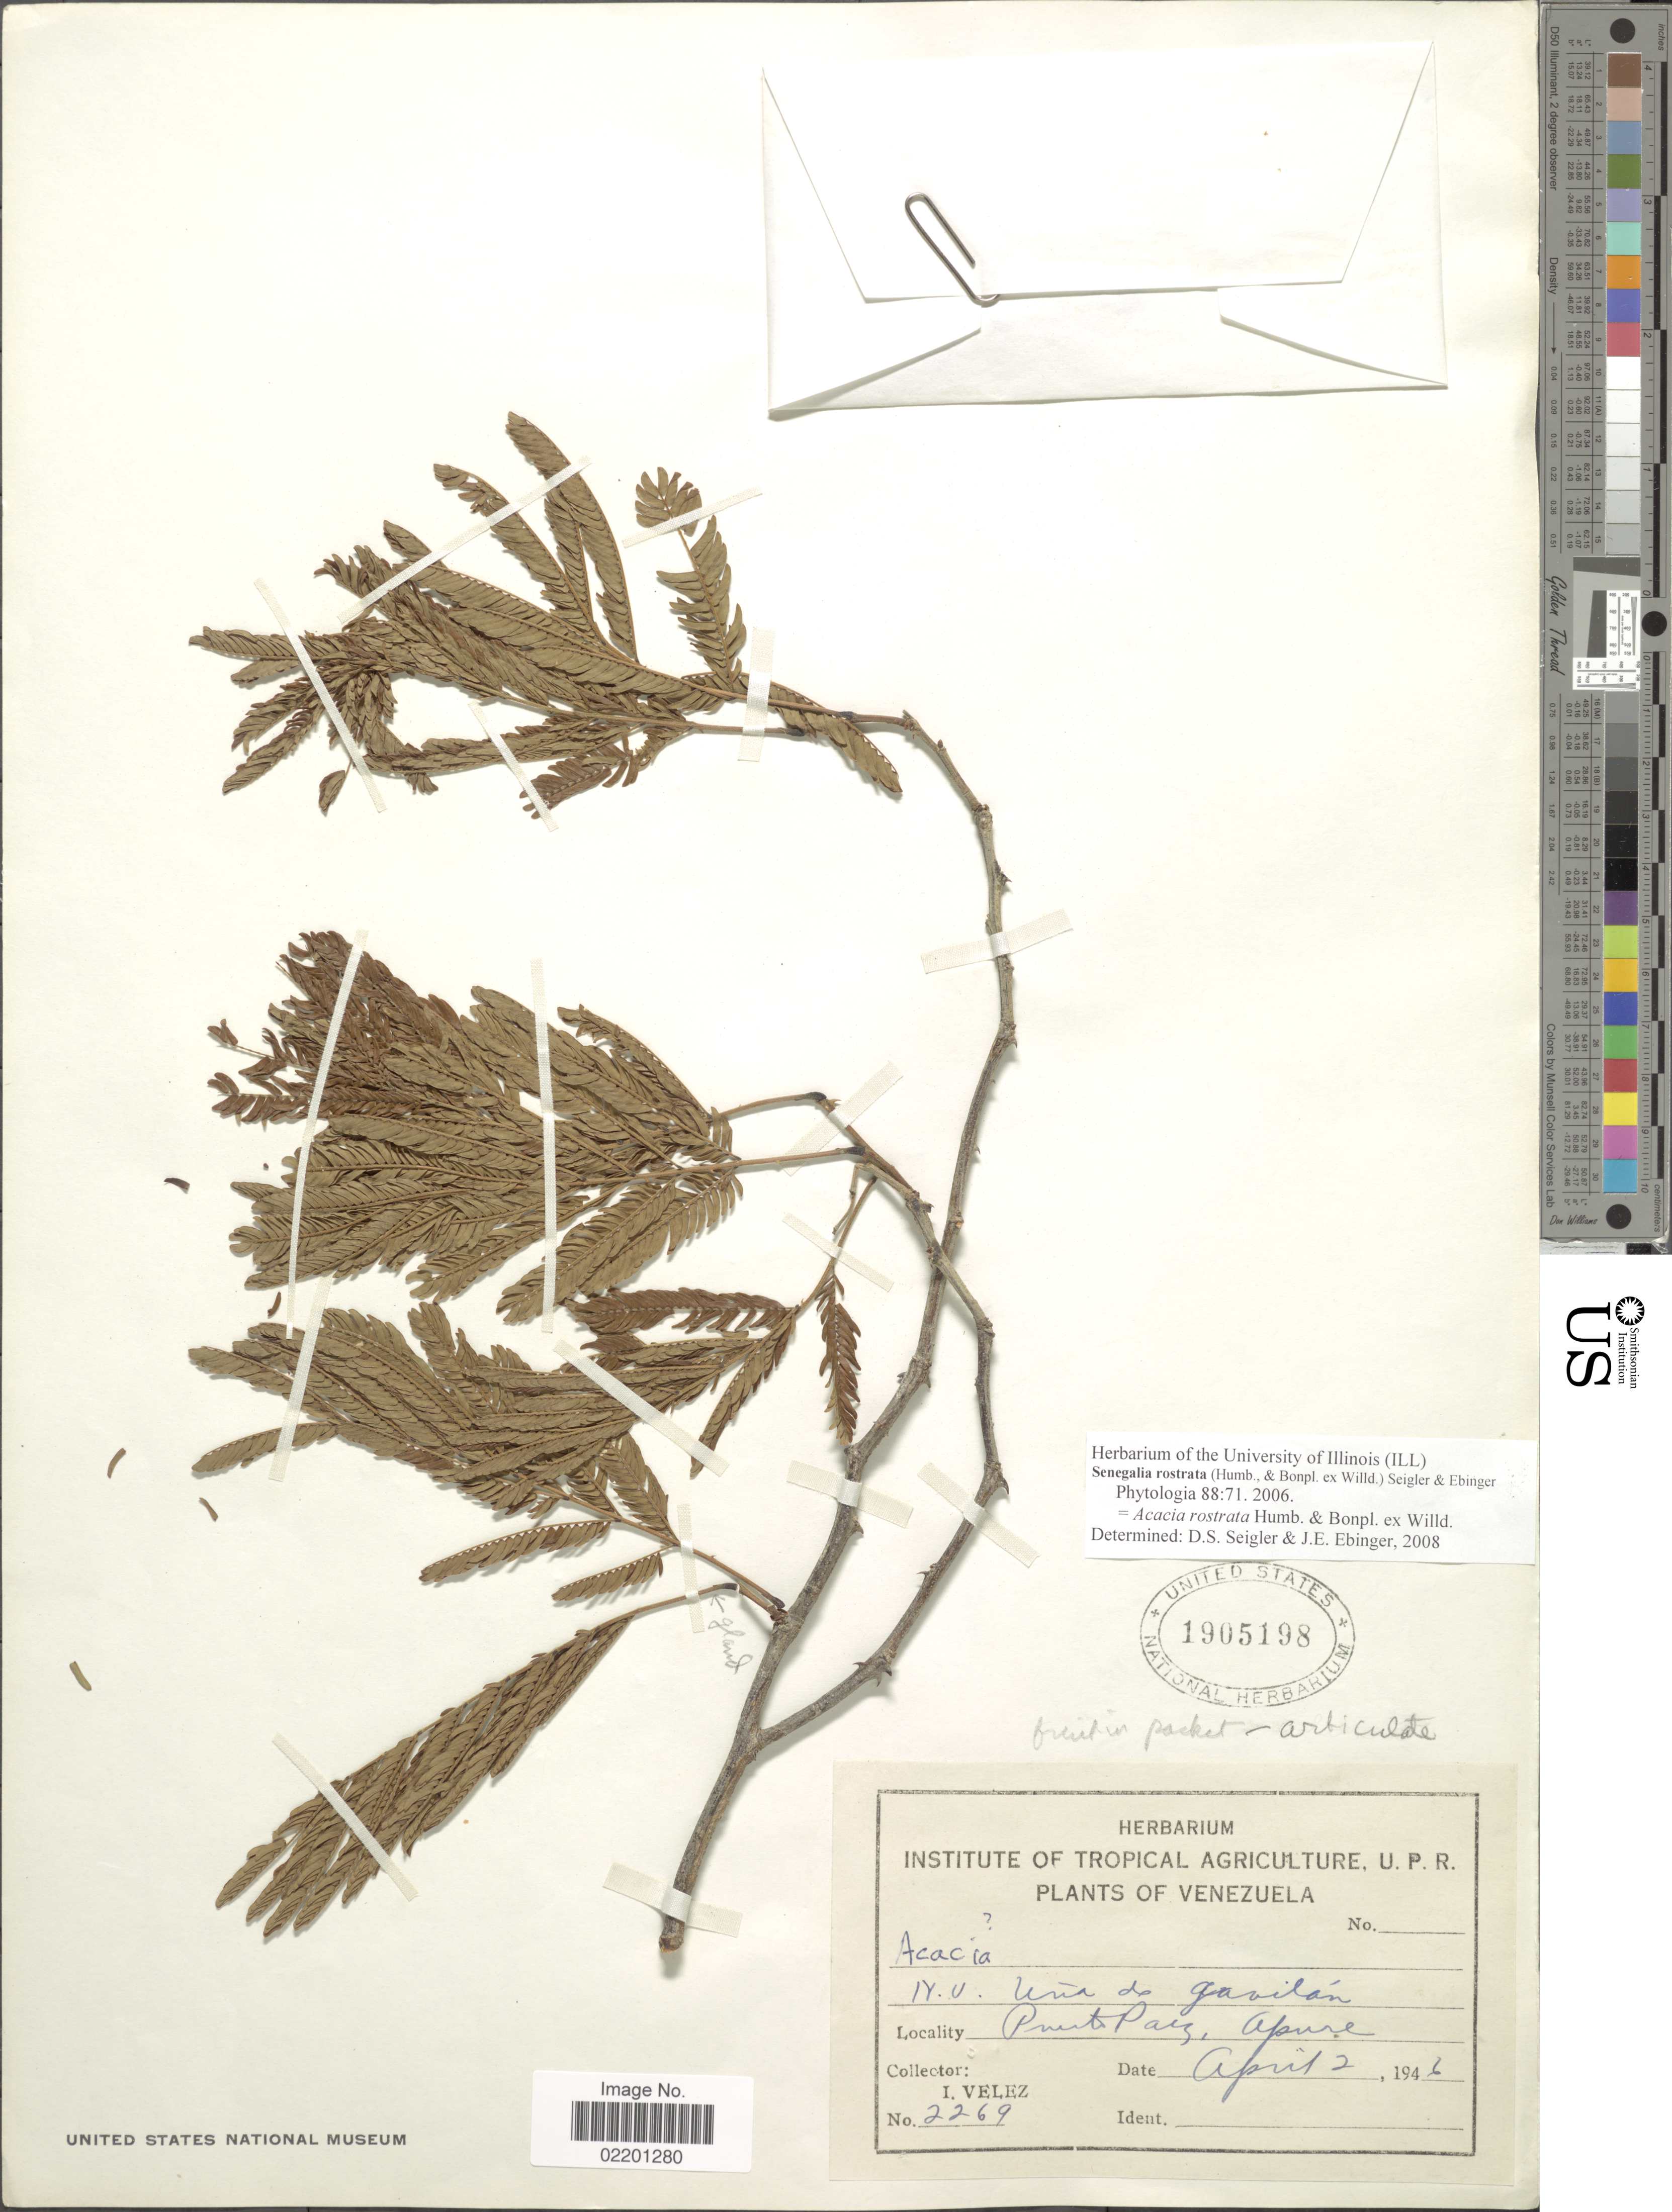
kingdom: Plantae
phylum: Tracheophyta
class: Magnoliopsida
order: Fabales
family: Fabaceae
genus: Senegalia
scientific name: Senegalia rostrata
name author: (Humb. ex Willd.) Seigler & Ebinger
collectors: I. Velez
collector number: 2269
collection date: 1946-04-02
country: Venezuela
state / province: Apure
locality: Puerto Paez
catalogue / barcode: US 1905198